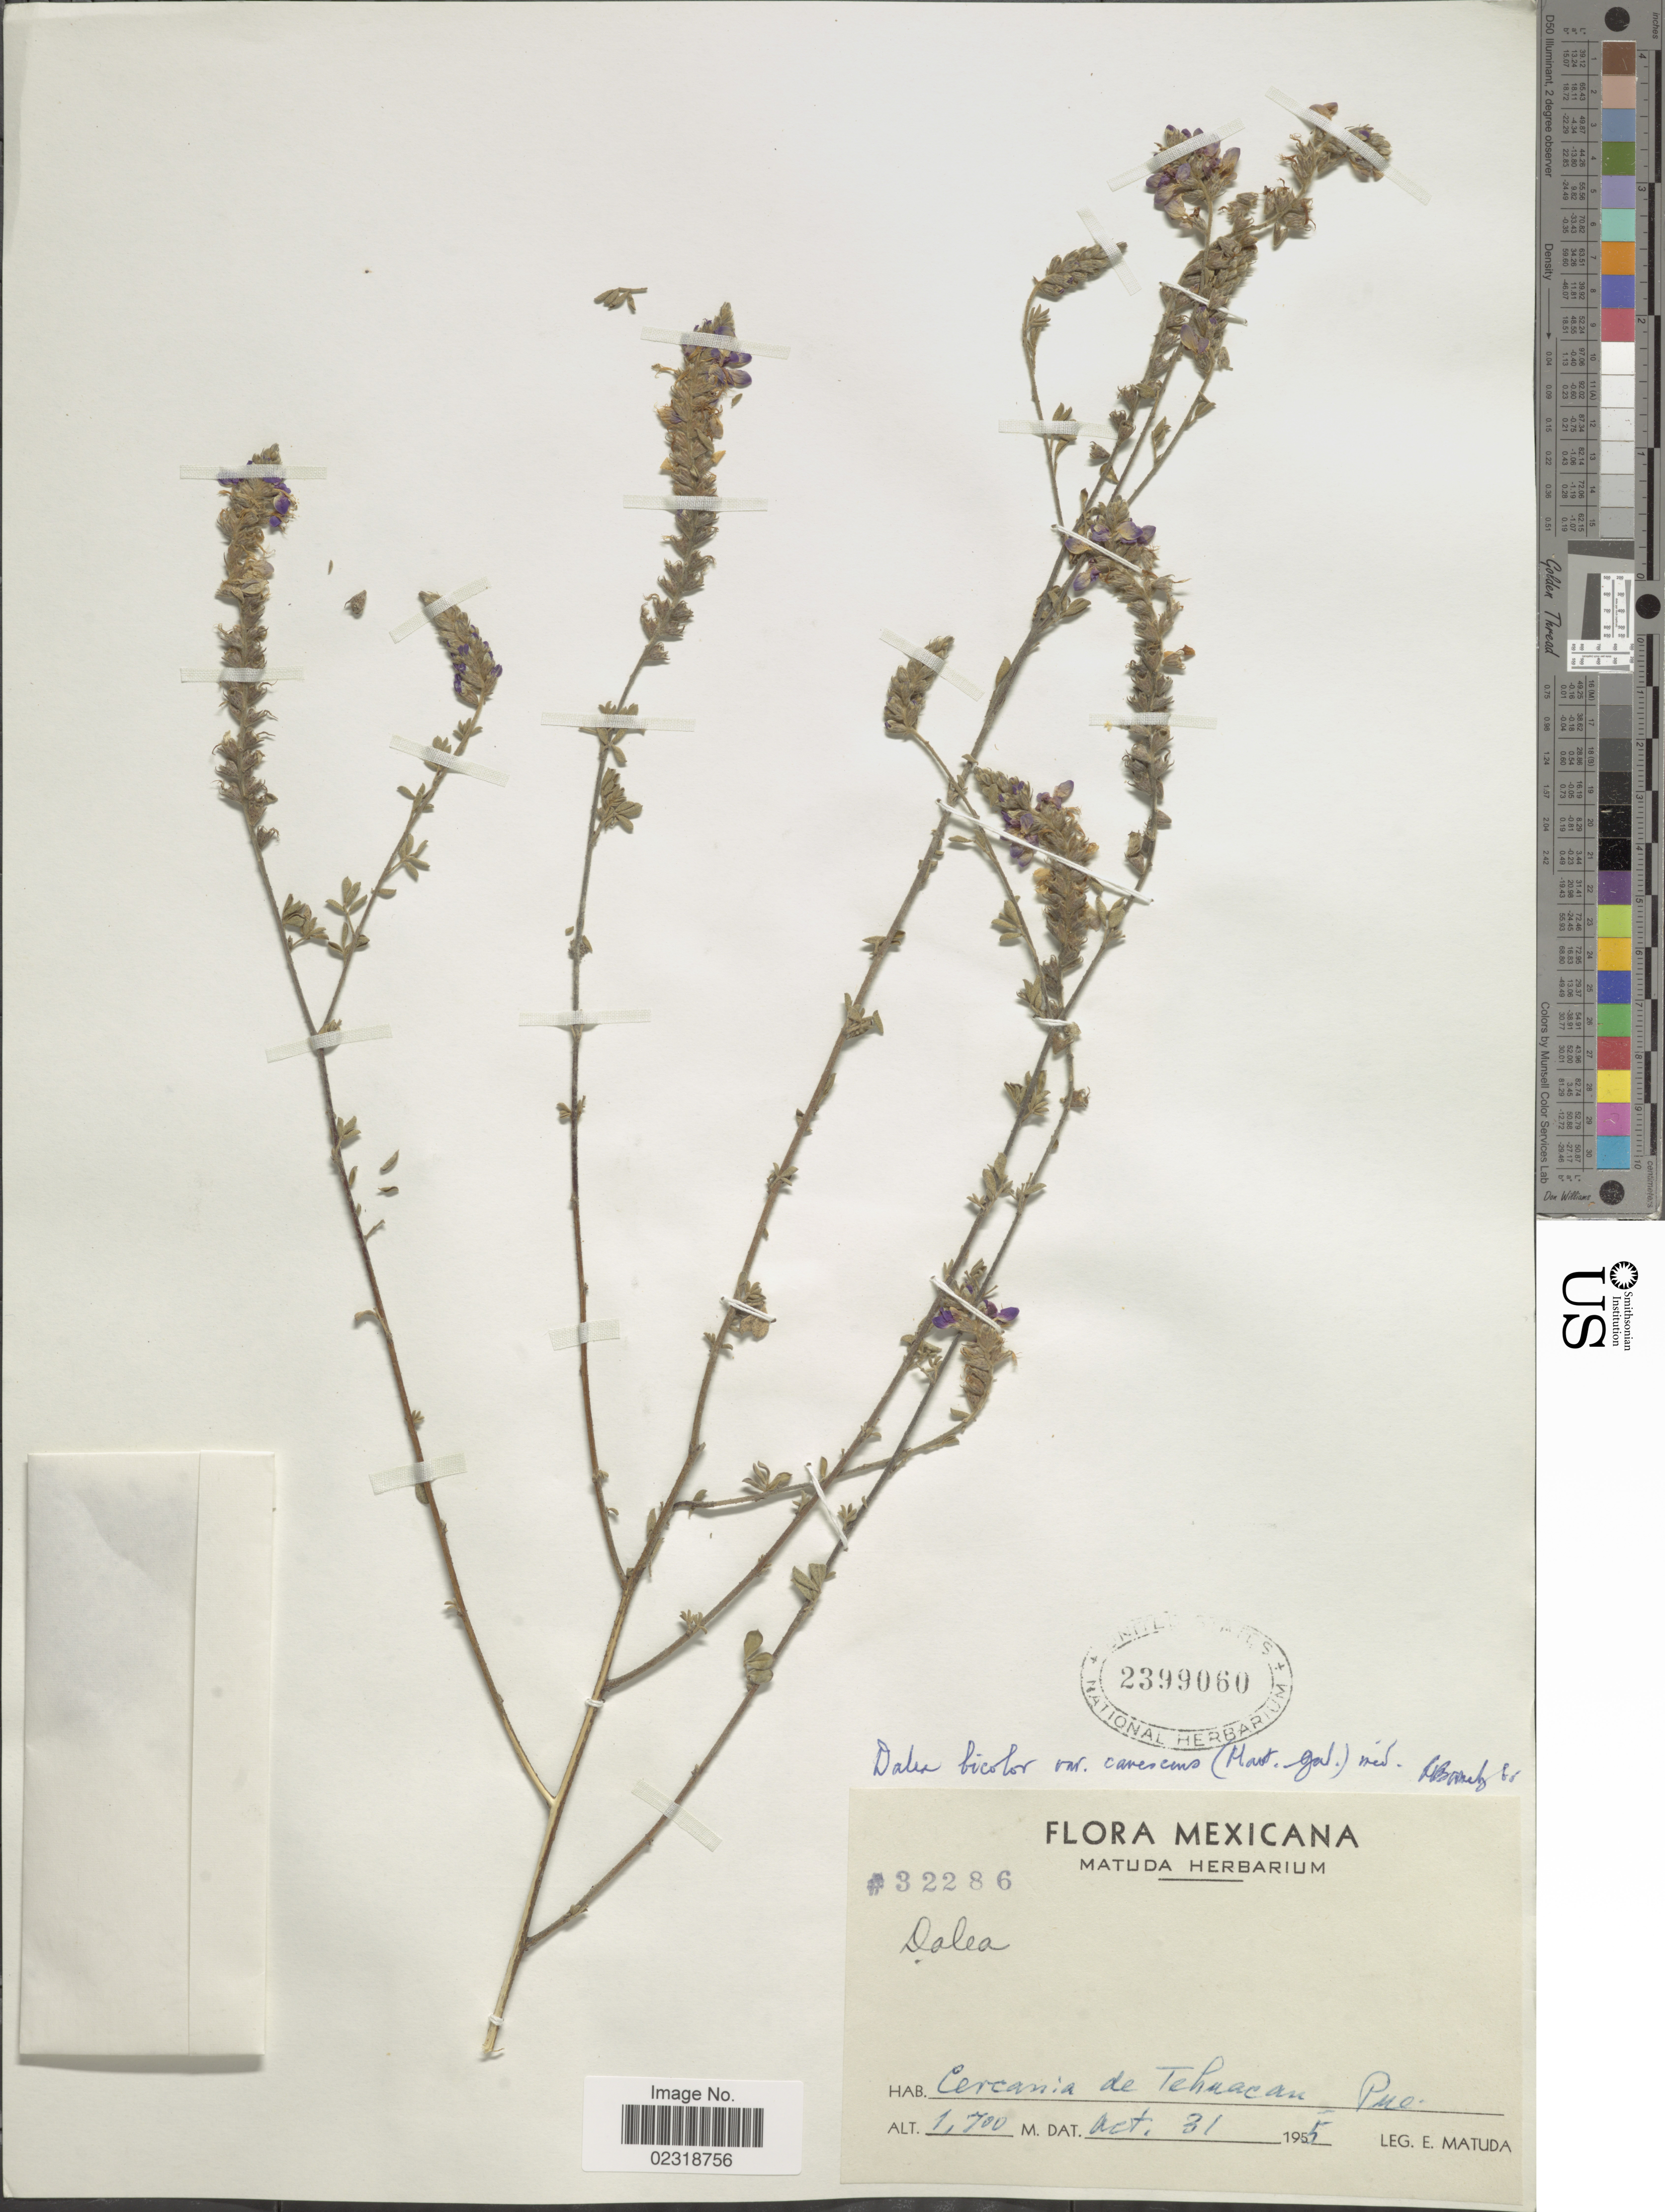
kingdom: Plantae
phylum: Tracheophyta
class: Magnoliopsida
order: Fabales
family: Fabaceae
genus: Dalea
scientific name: Dalea bicolor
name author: Humb. & Bonpl. ex Willd.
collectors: E. Matuda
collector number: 32286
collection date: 1955-10-31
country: Mexico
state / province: Puebla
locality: Cercania de Tehuacan Pno.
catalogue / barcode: US 2399060